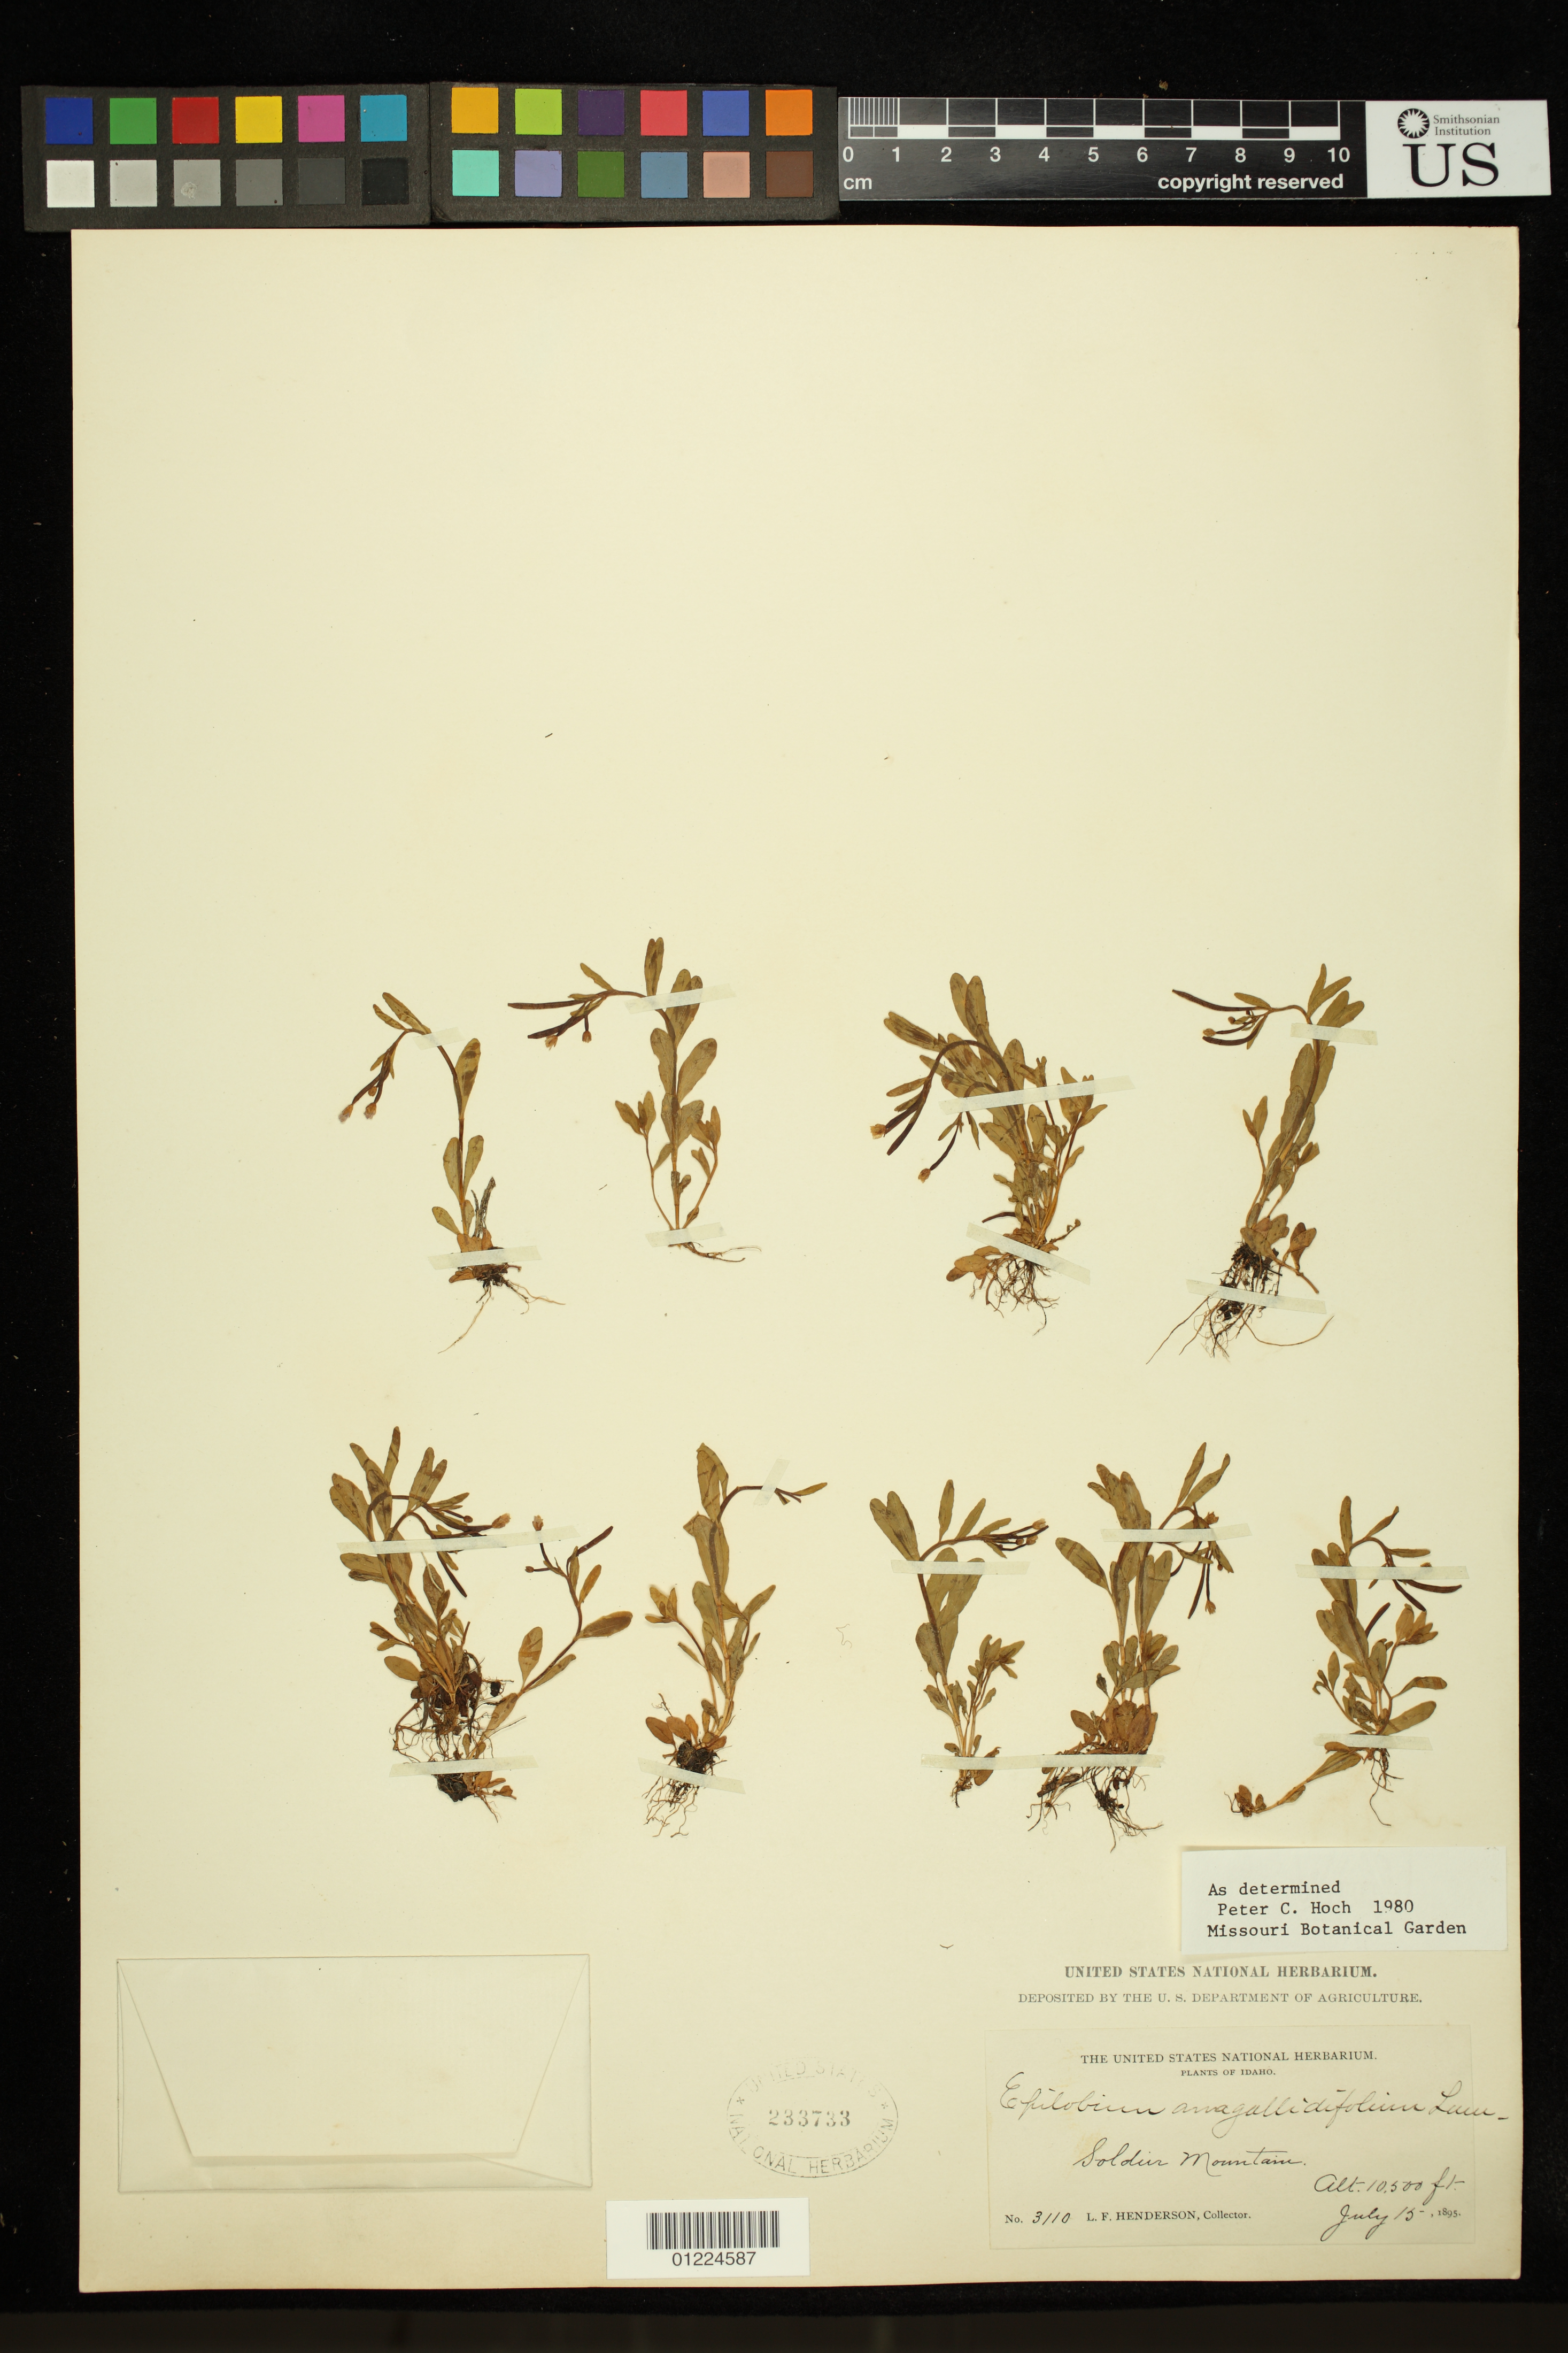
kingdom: Plantae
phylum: Tracheophyta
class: Magnoliopsida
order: Myrtales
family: Onagraceae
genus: Epilobium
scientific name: Epilobium anagallidifolium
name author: Lam.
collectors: L. F. Henderson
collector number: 3110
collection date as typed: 15 Jul 1895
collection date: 1895-07-15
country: United States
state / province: Idaho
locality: Soldier Mountain.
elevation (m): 3200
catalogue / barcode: US 233733